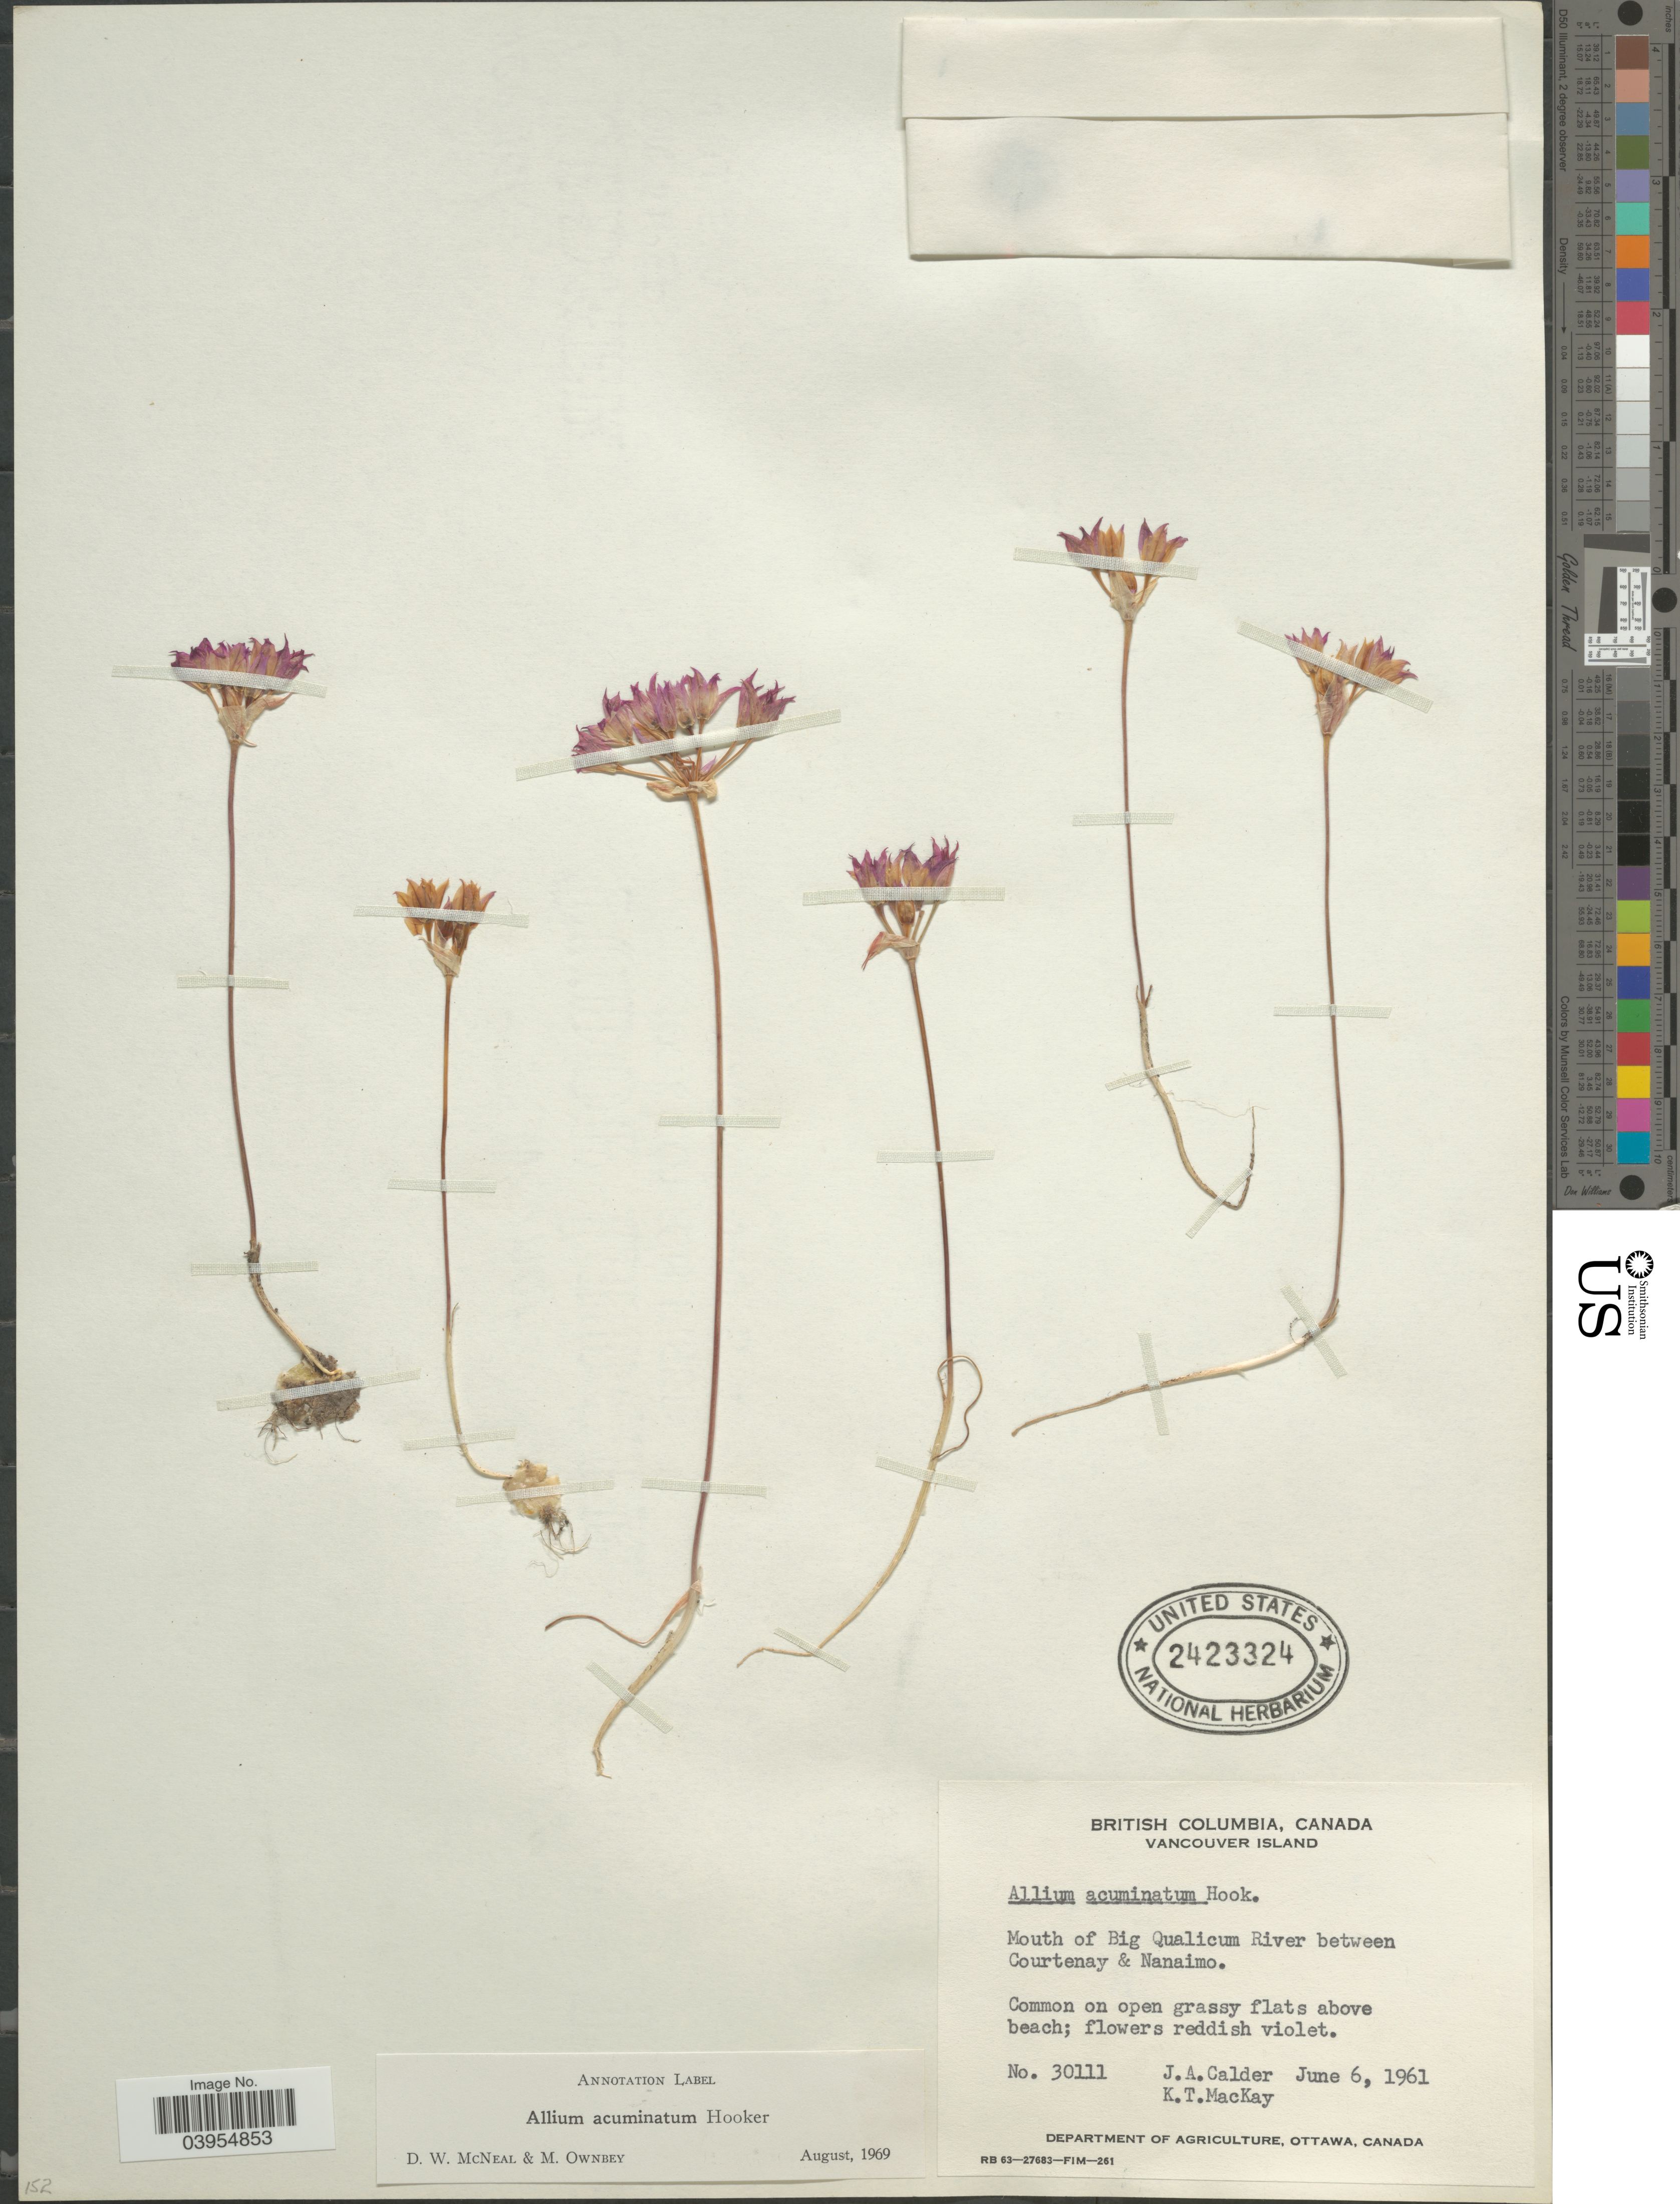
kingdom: Plantae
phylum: Tracheophyta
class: Liliopsida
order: Asparagales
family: Amaryllidaceae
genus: Allium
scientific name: Allium acuminatum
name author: Hook.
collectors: J. A. Calder & K. T. Mackay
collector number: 30111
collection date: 1961-06-06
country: Canada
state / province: British Columbia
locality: Vancouver Island. Mouth of Big Qualicum River between Courtenay & Nanaimo.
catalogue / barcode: US 2423324